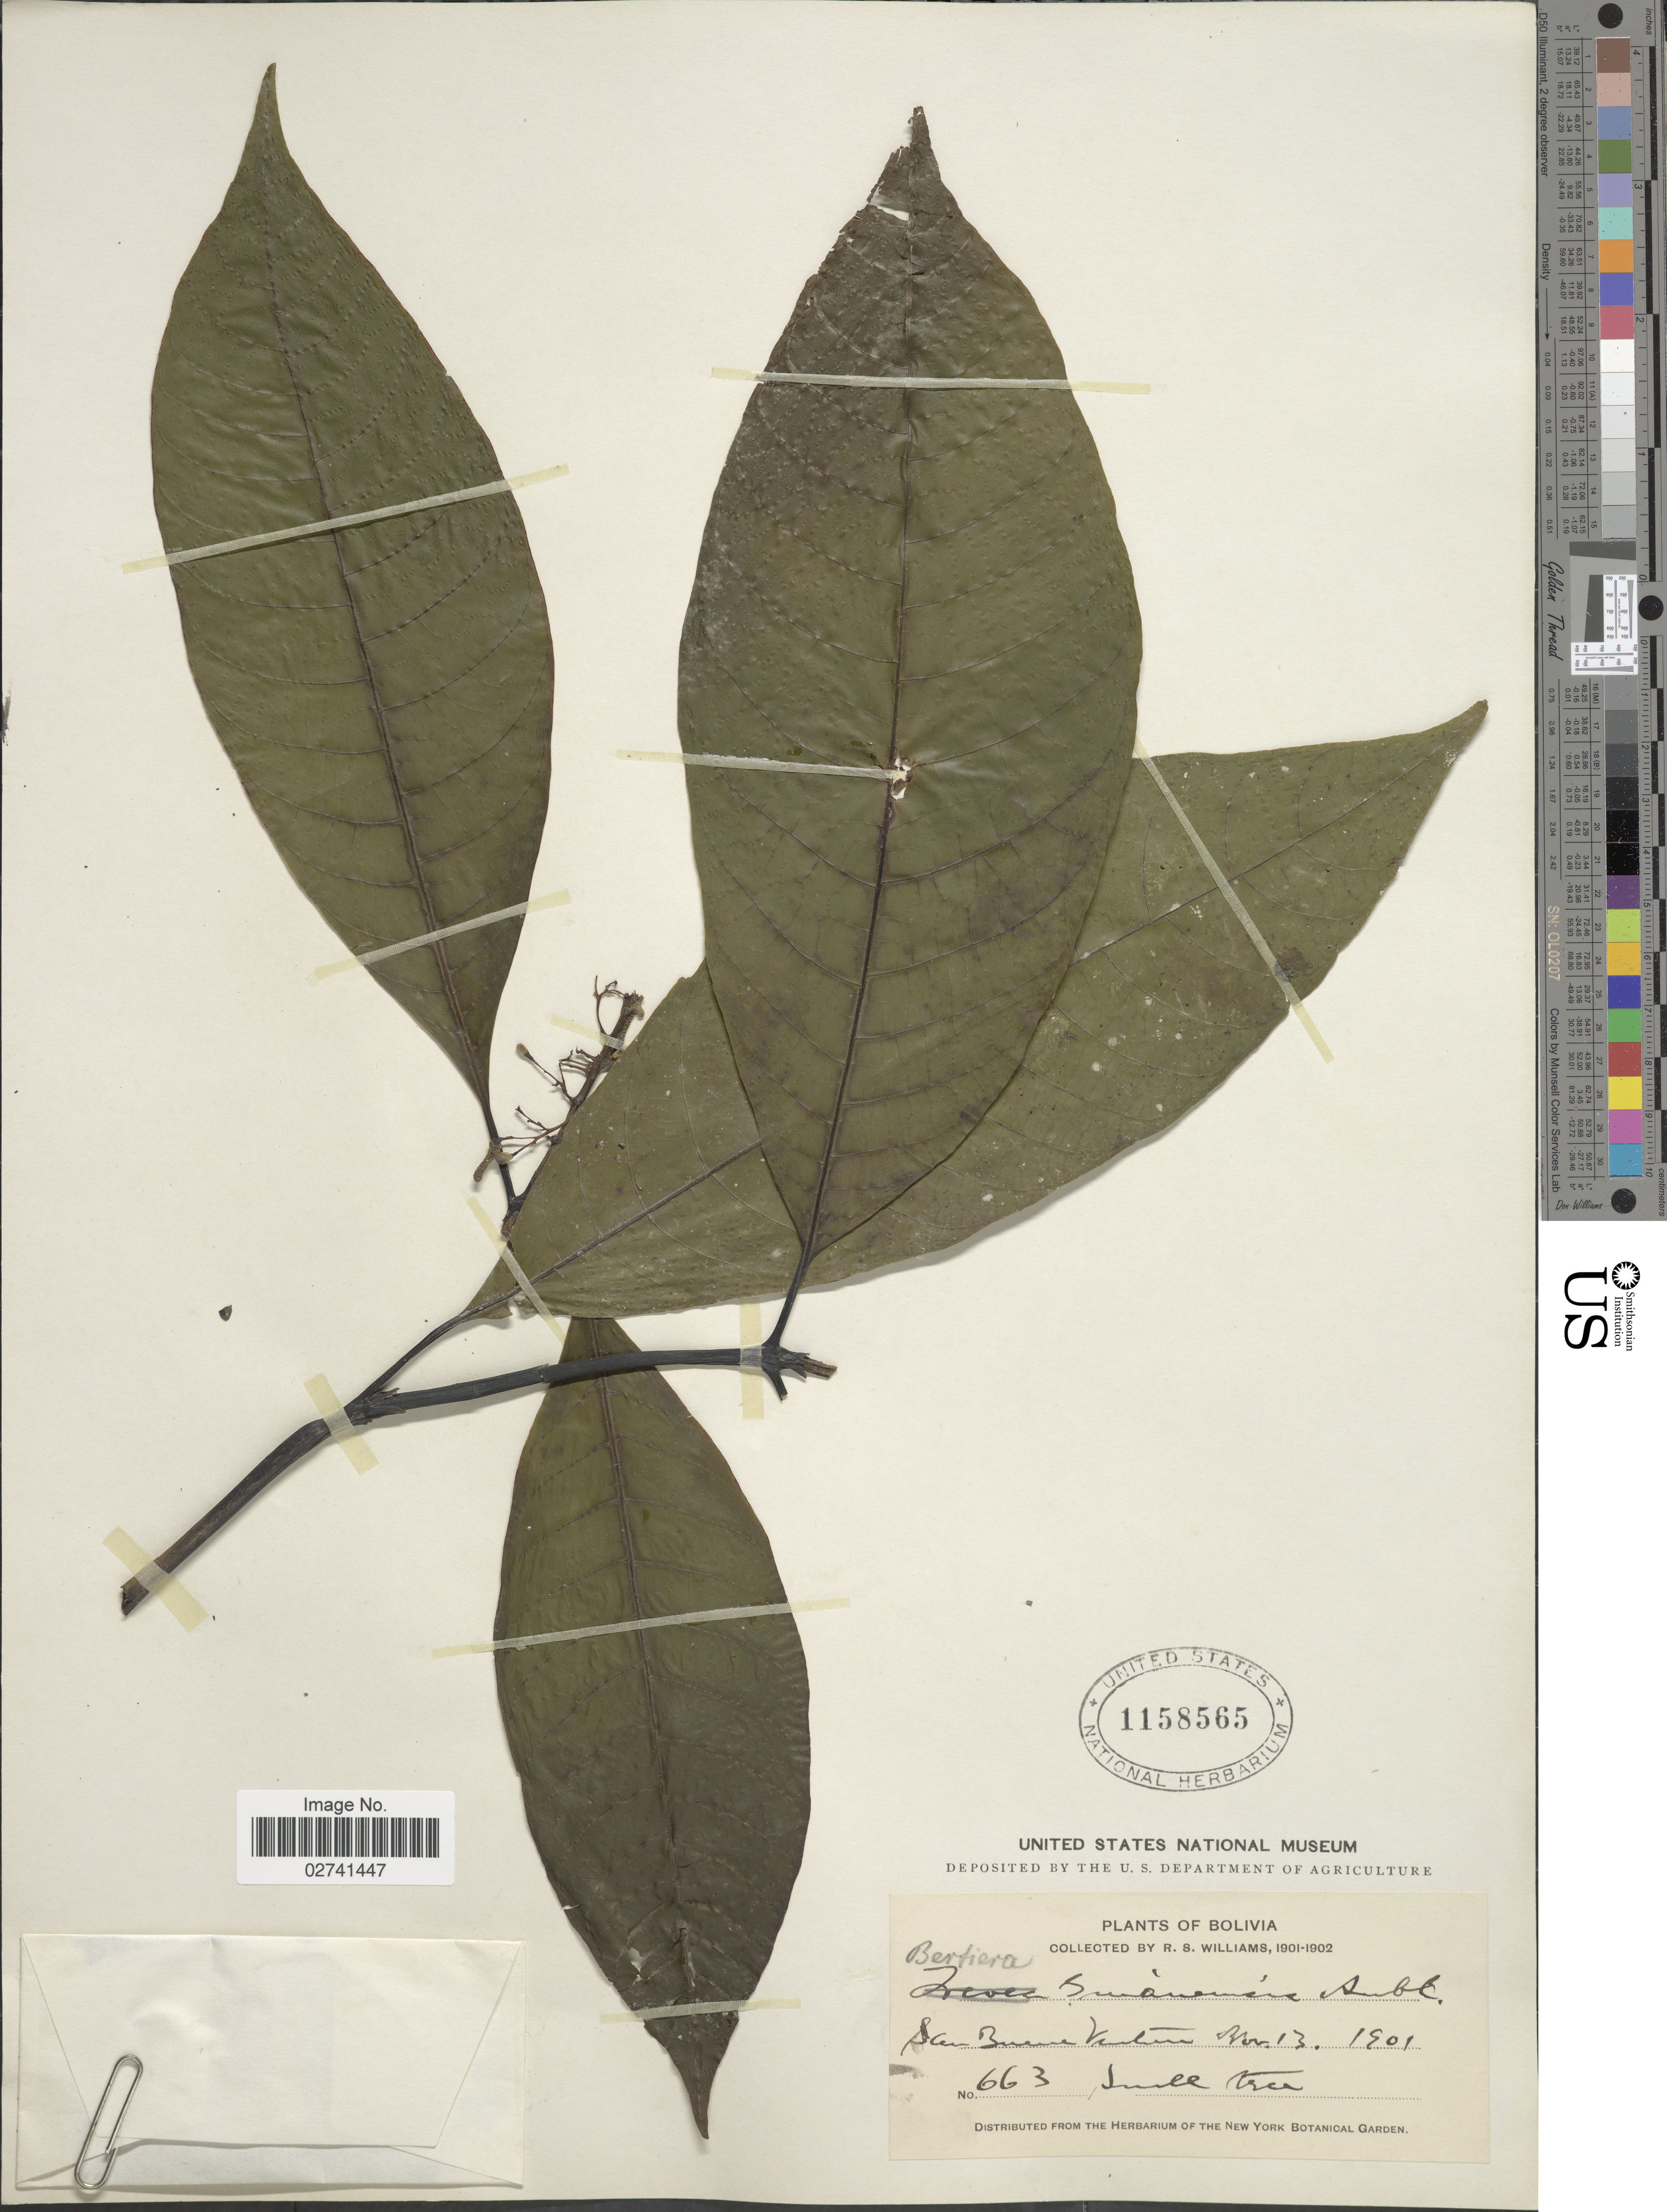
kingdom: Plantae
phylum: Tracheophyta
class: Magnoliopsida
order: Gentianales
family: Rubiaceae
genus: Palicourea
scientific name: Palicourea guianensis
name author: Aubl.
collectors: R. S. Williams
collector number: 663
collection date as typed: Nov, 13, 1901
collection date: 1901-11-13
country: Bolivia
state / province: La Paz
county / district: Iturralde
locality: San Buena Ventura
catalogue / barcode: US 1158565